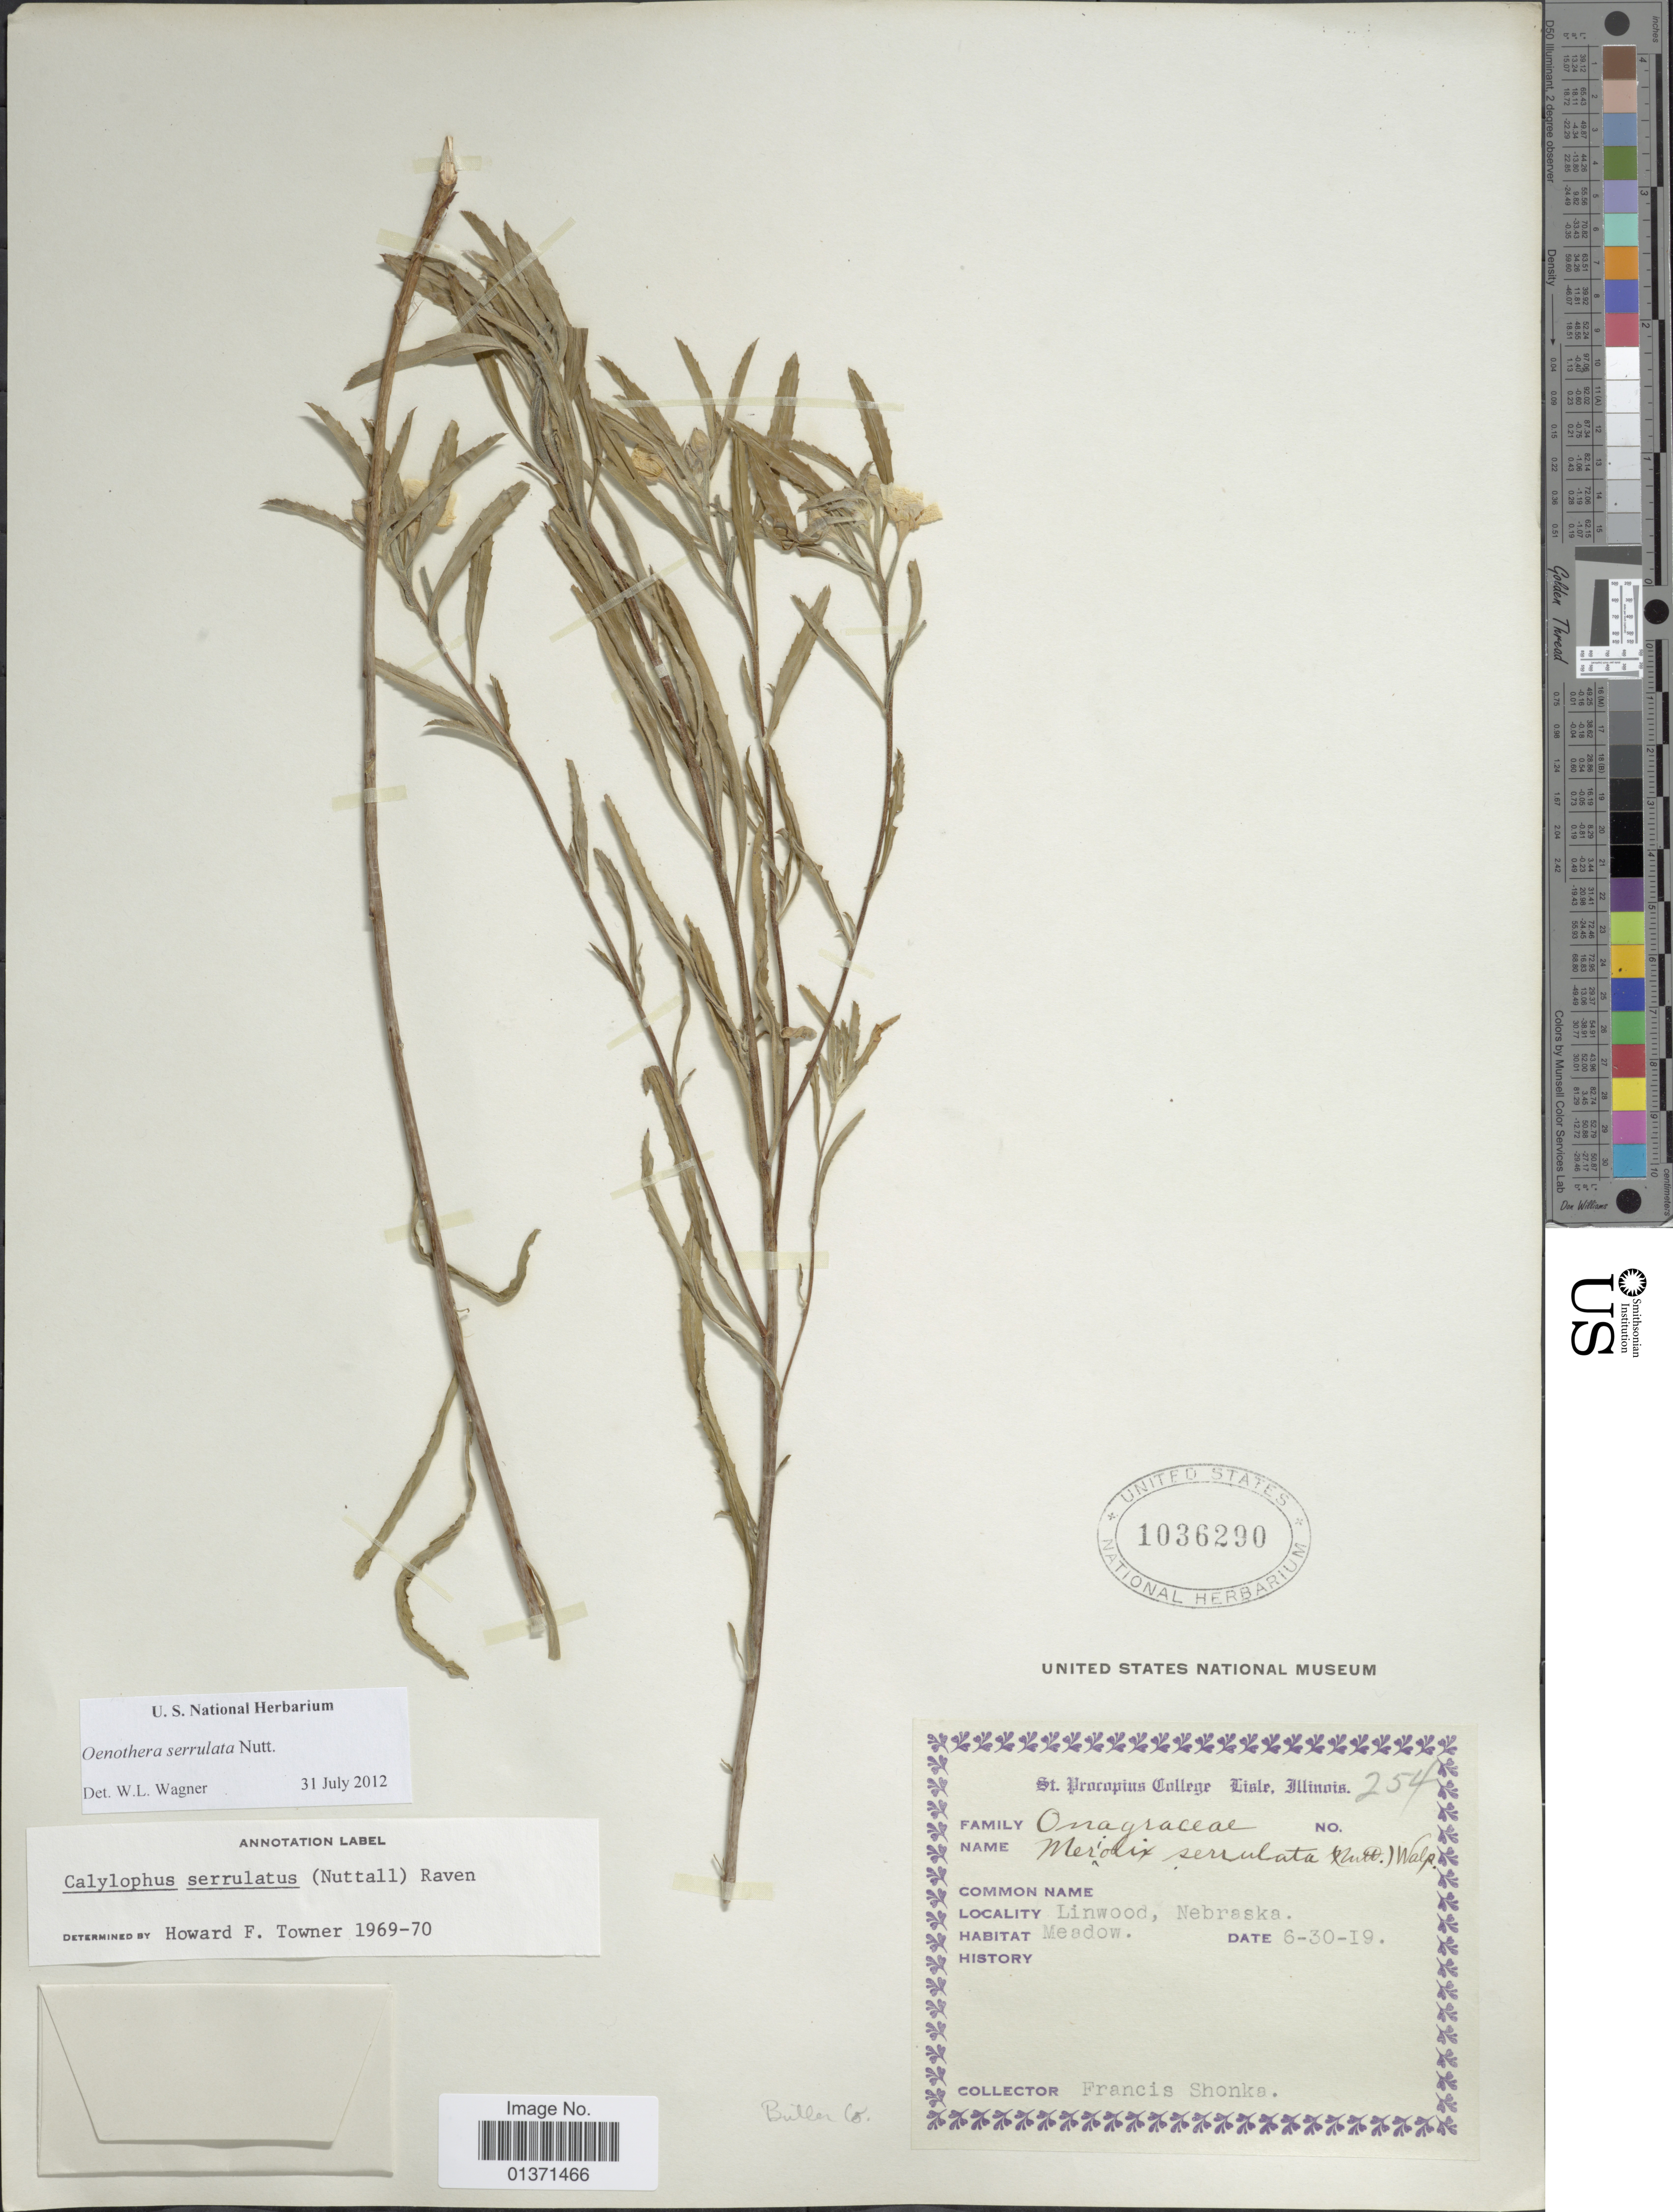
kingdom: Plantae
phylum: Tracheophyta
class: Magnoliopsida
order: Myrtales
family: Onagraceae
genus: Oenothera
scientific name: Oenothera serrulata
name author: Nutt.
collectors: F. Shonks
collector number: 254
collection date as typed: Transcribed d/m/y: 30/6/19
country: United States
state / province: Nebraska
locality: Linwood, Meadow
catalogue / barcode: US 1036290